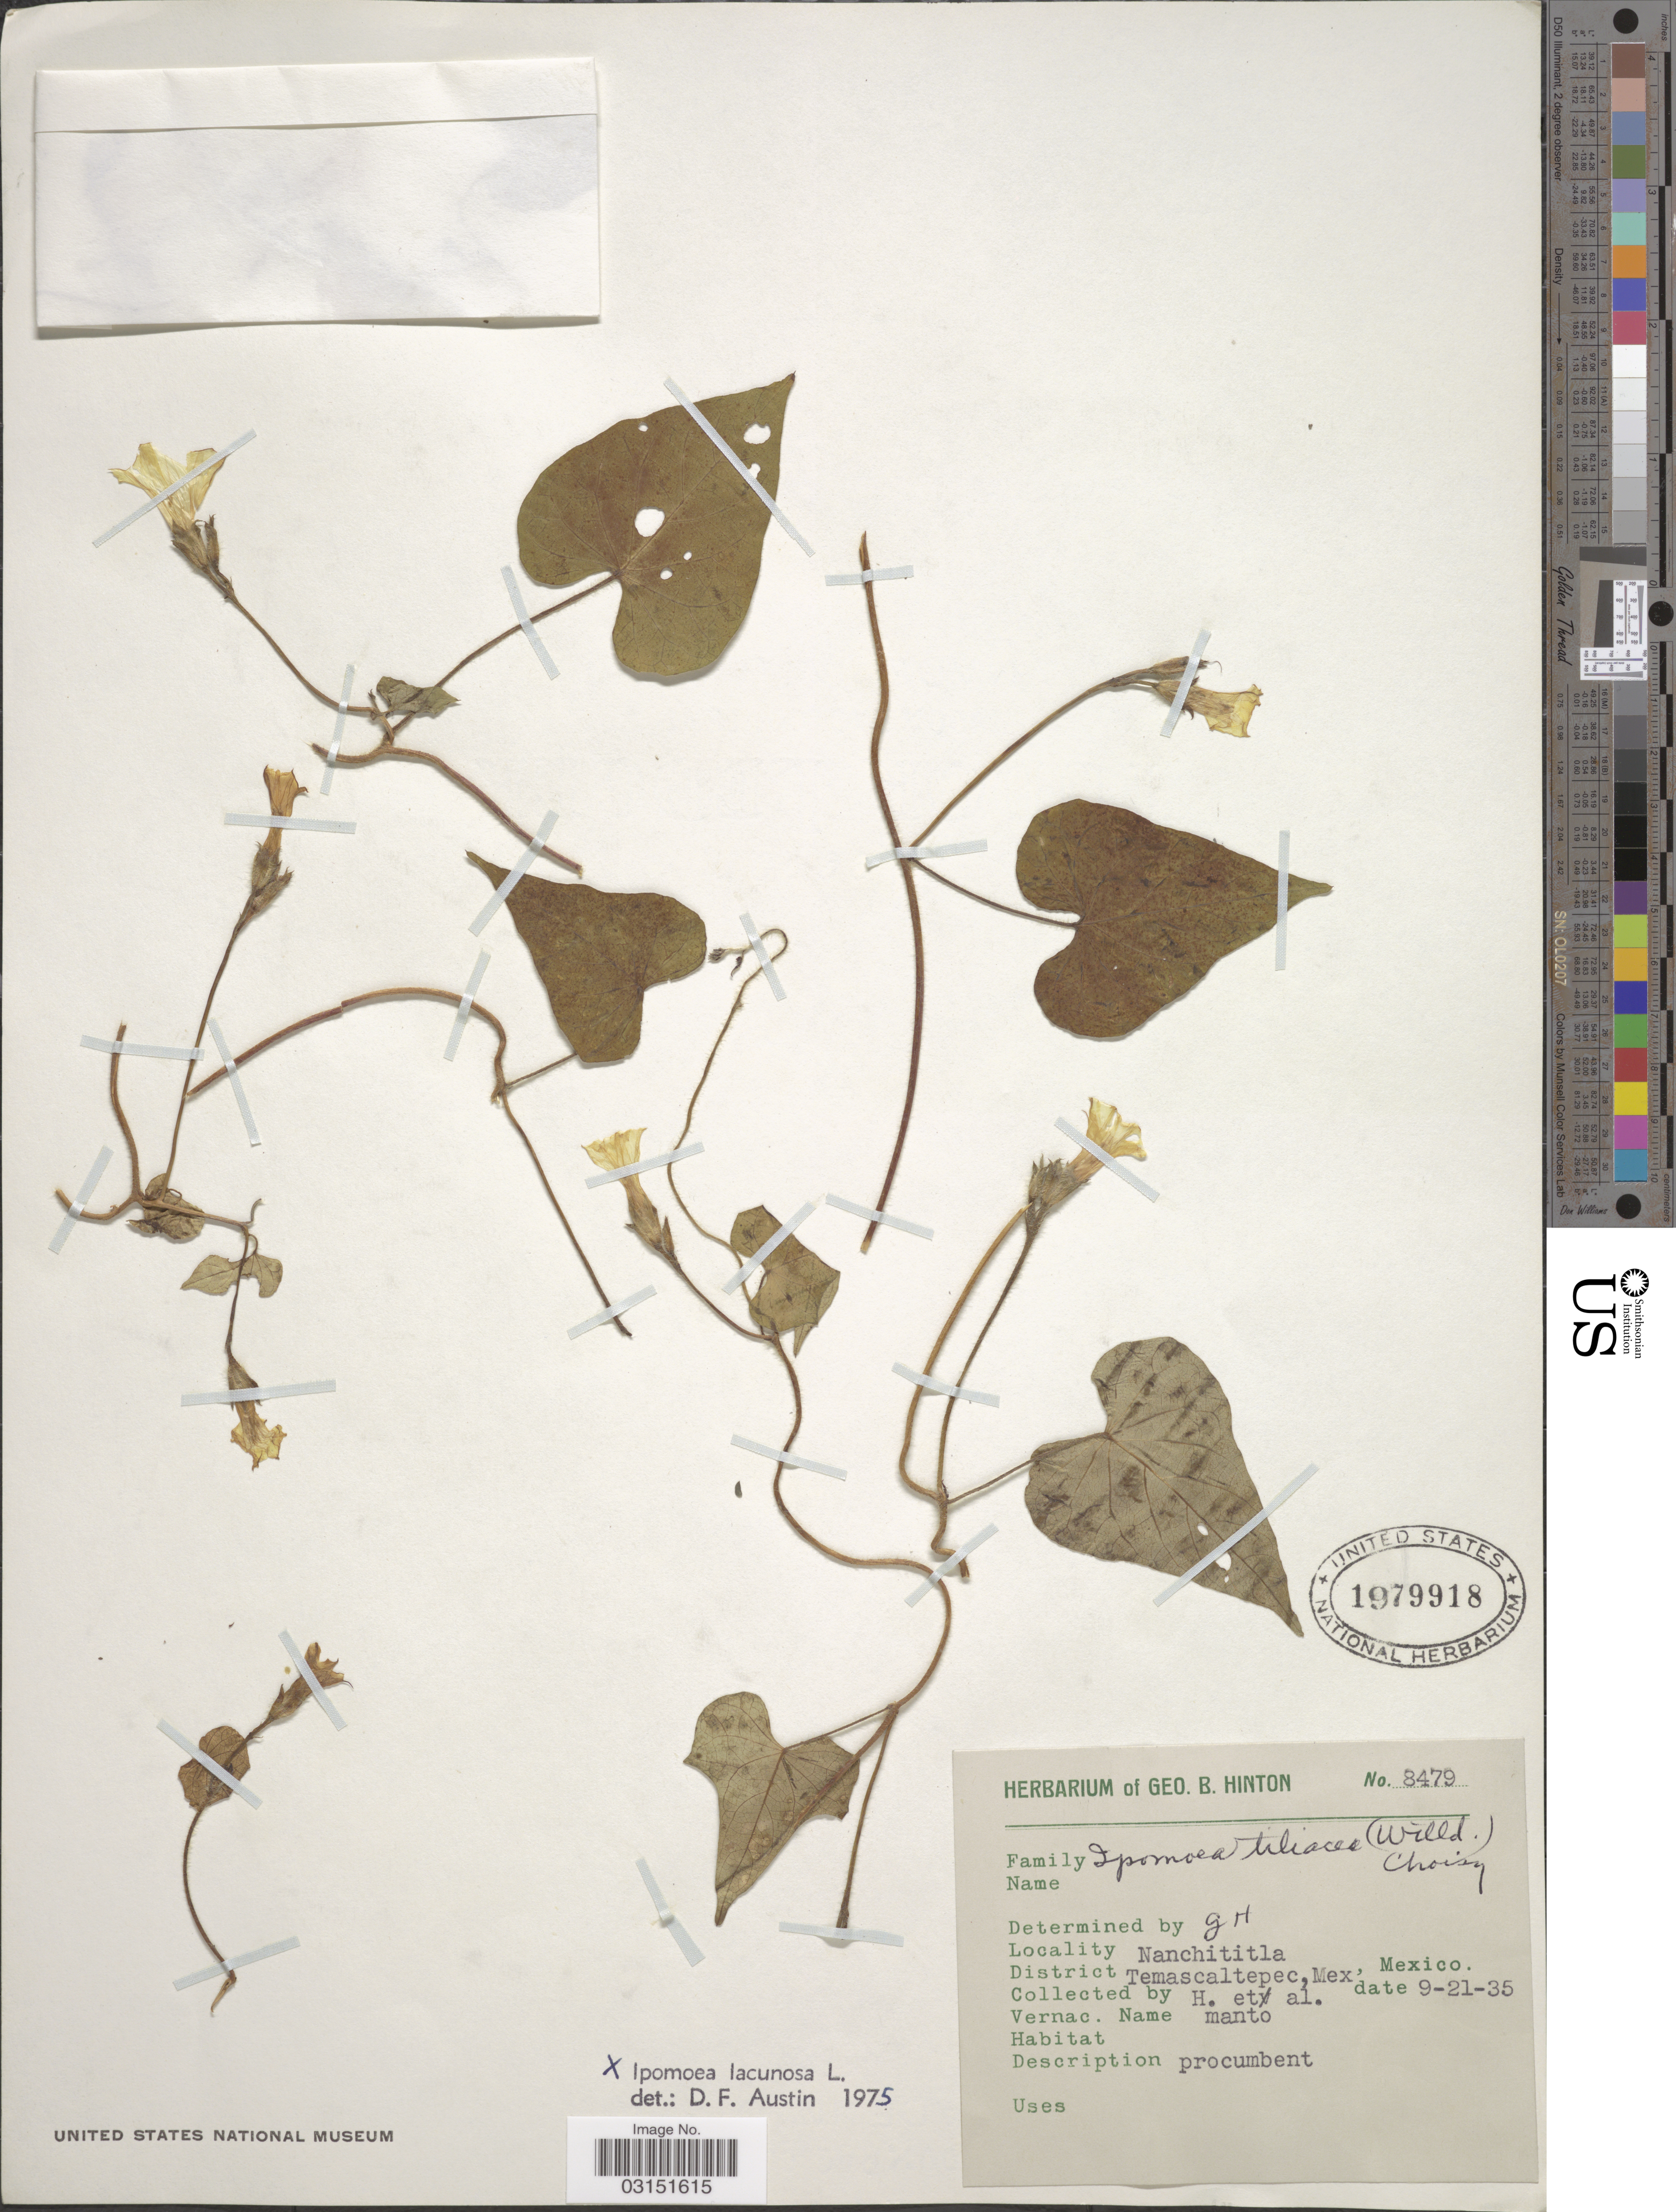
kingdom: Plantae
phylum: Tracheophyta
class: Magnoliopsida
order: Solanales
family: Convolvulaceae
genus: Ipomoea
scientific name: Ipomoea tiliacea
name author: (Willd.) Choisy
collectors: G. B. Hinton & et al.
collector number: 8479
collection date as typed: Transcribed d/m/y: 21/9/35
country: Mexico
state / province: México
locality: Nanchititla. District Temascaltepec.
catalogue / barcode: US 1979918